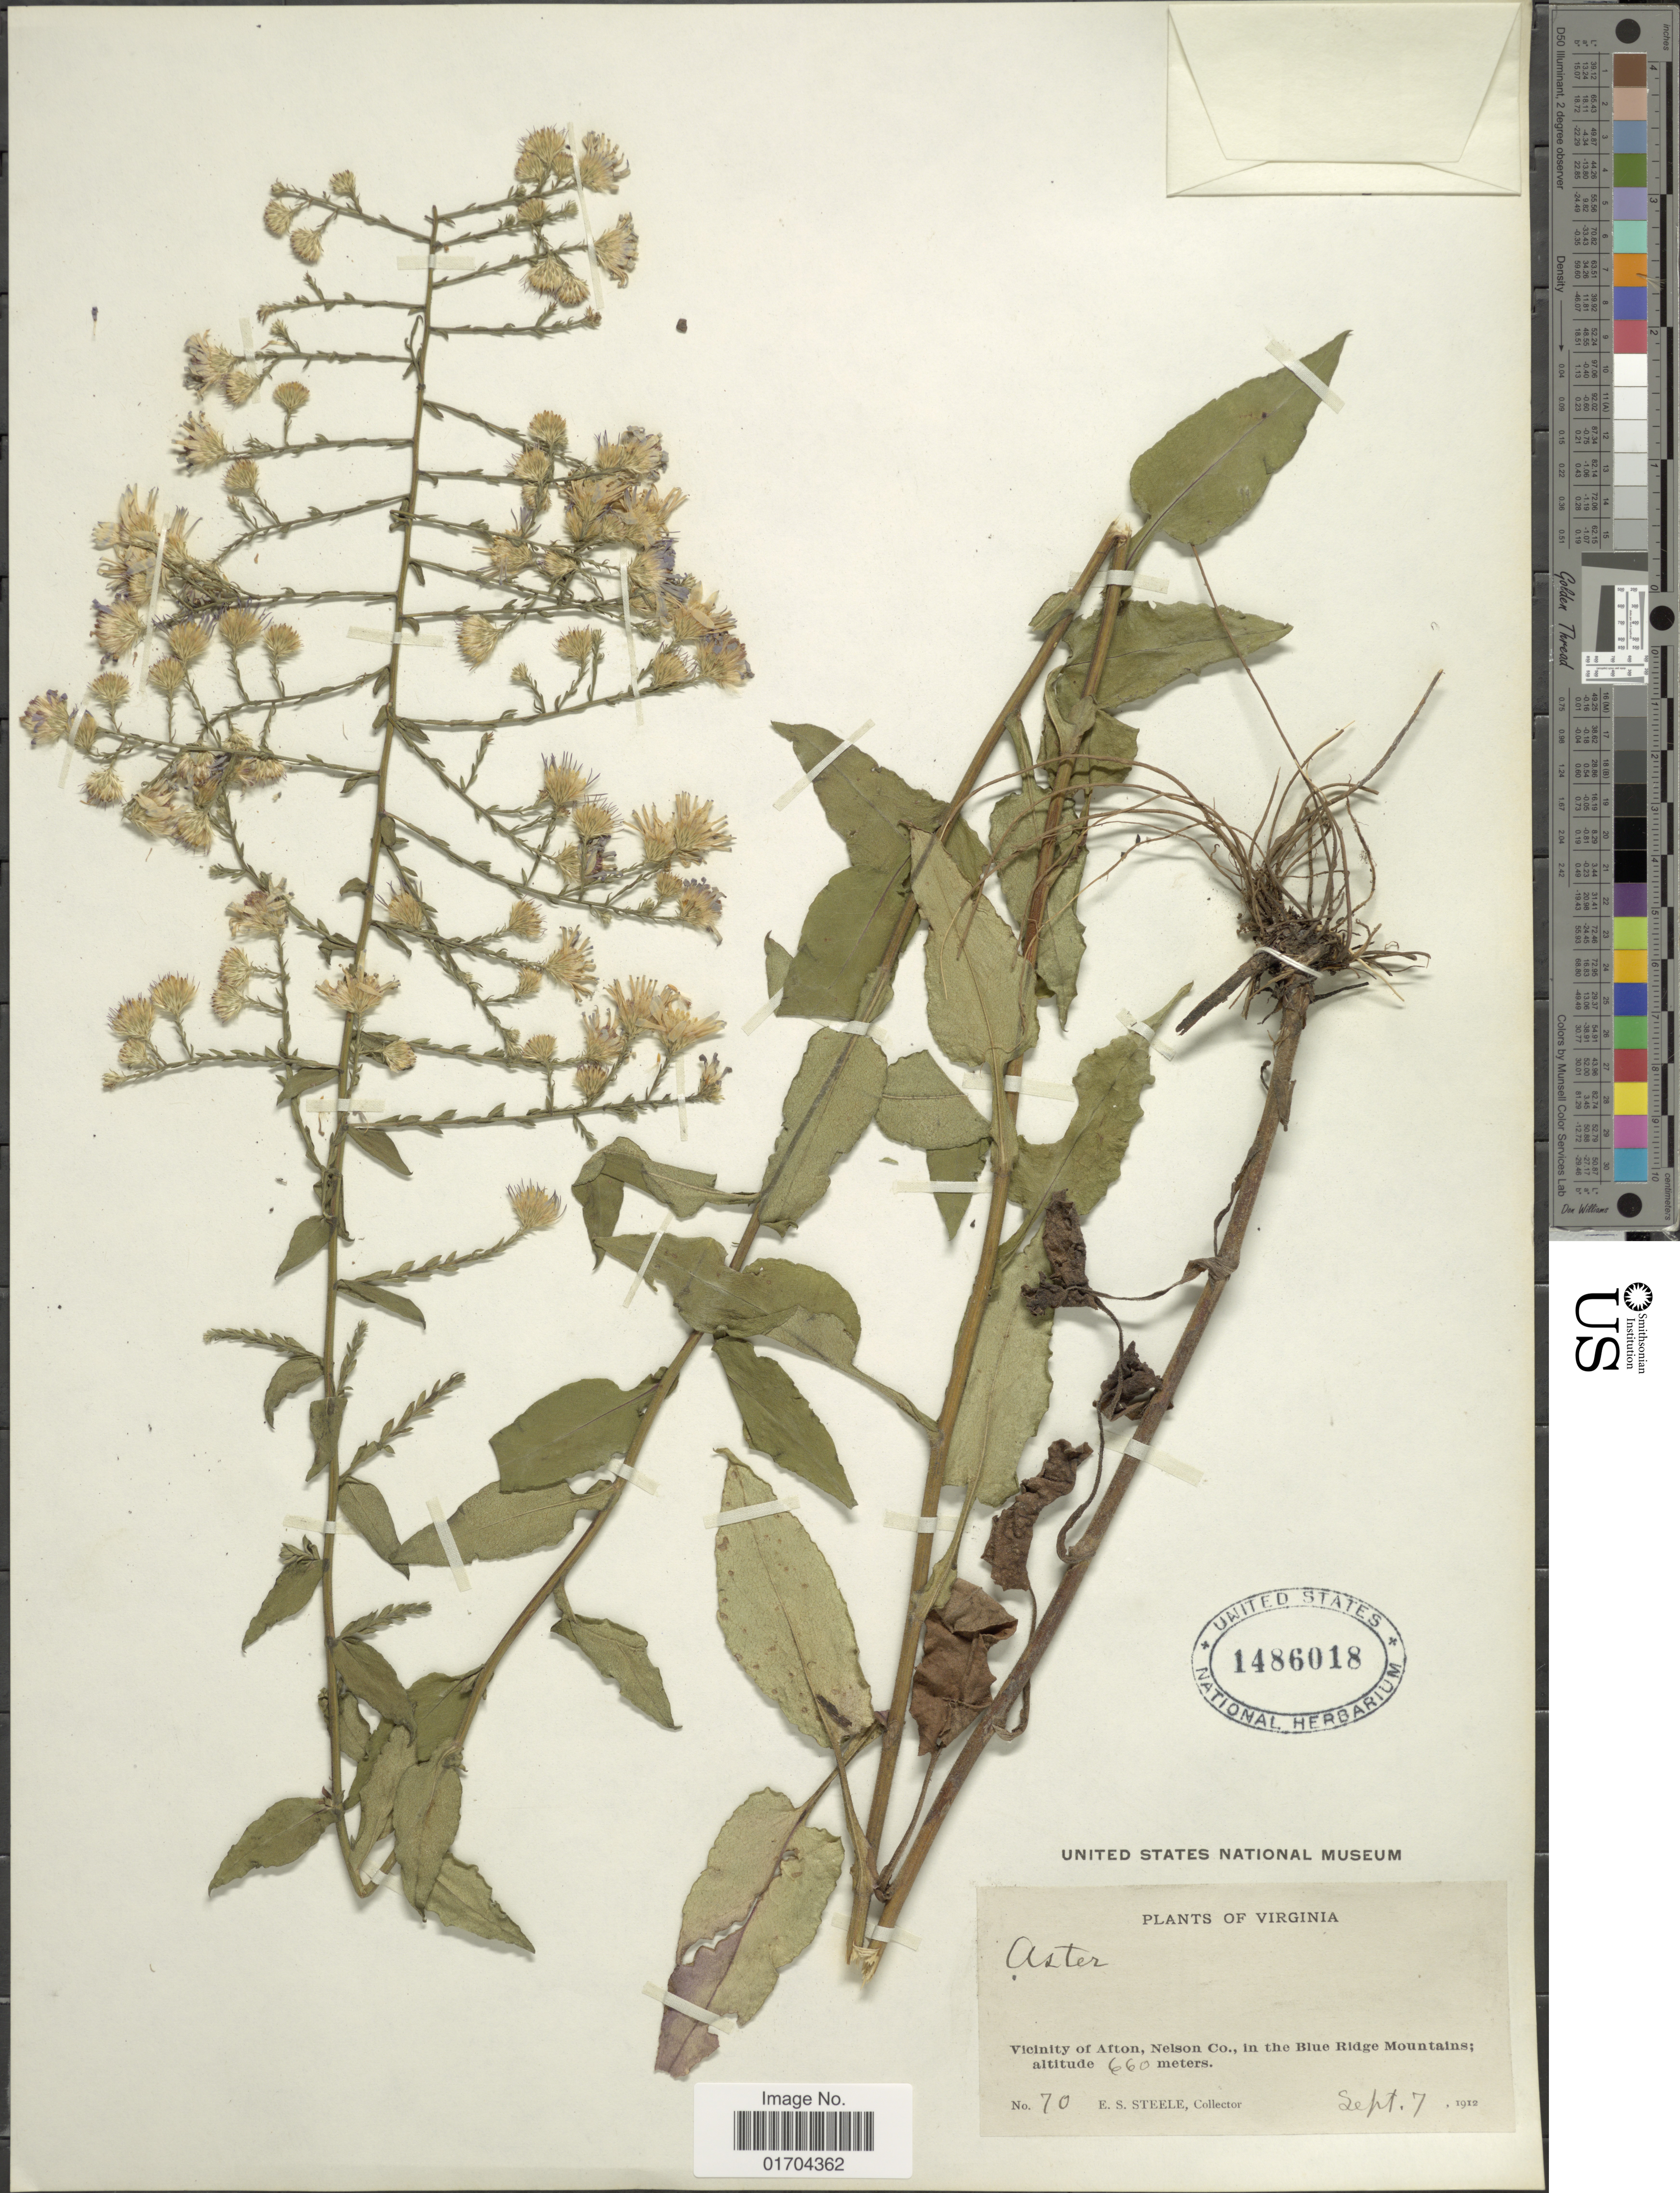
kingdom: Plantae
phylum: Tracheophyta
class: Magnoliopsida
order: Asterales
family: Asteraceae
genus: Symphyotrichum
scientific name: Symphyotrichum sp.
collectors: E. Steele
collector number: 70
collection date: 1912-09-07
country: United States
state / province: Virginia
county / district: Nelson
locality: Vicinity of Afton, Nelson Co., in the Blue Ridge Mountains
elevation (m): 660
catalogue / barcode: US 1486018